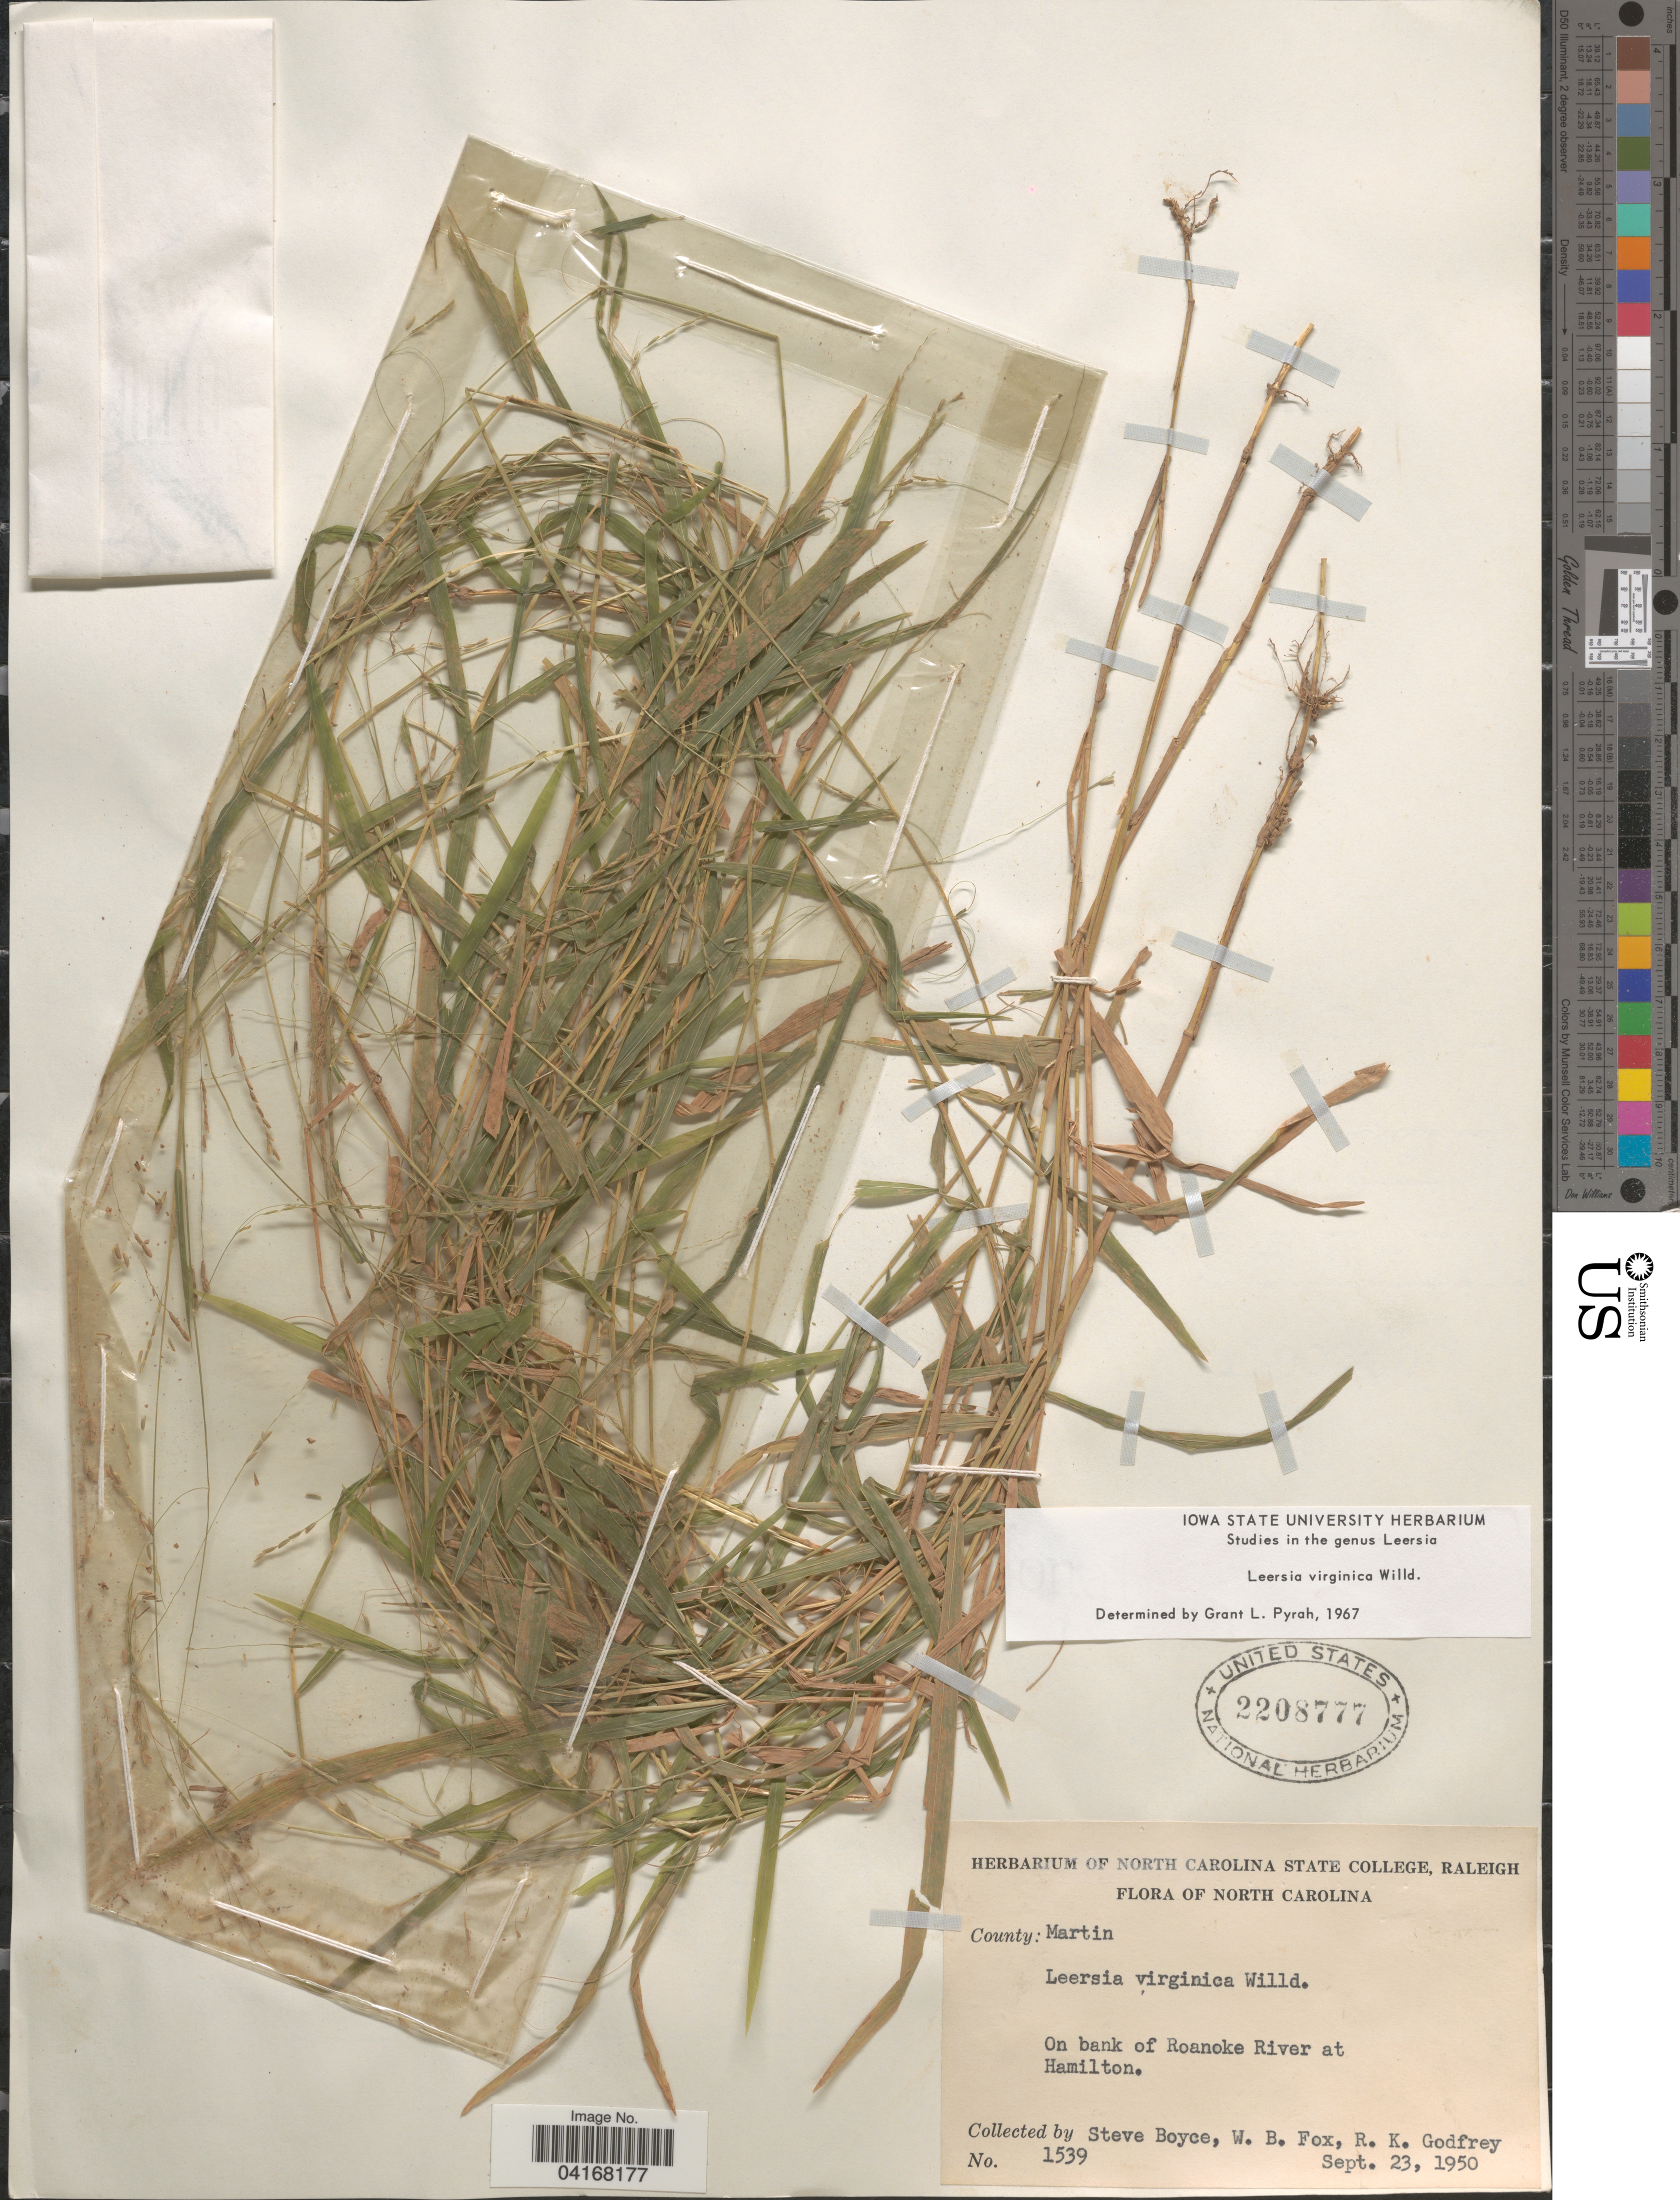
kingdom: Plantae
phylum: Tracheophyta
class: Liliopsida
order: Poales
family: Poaceae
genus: Leersia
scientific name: Leersia virginica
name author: Willd.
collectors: S. Boyce, W. B. Fox & R. K. Godfrey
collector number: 1539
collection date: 1950-09-23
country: United States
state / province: North Carolina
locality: County: Martin. On bank of Roanoke River at Hamilton.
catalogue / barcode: US 2208777